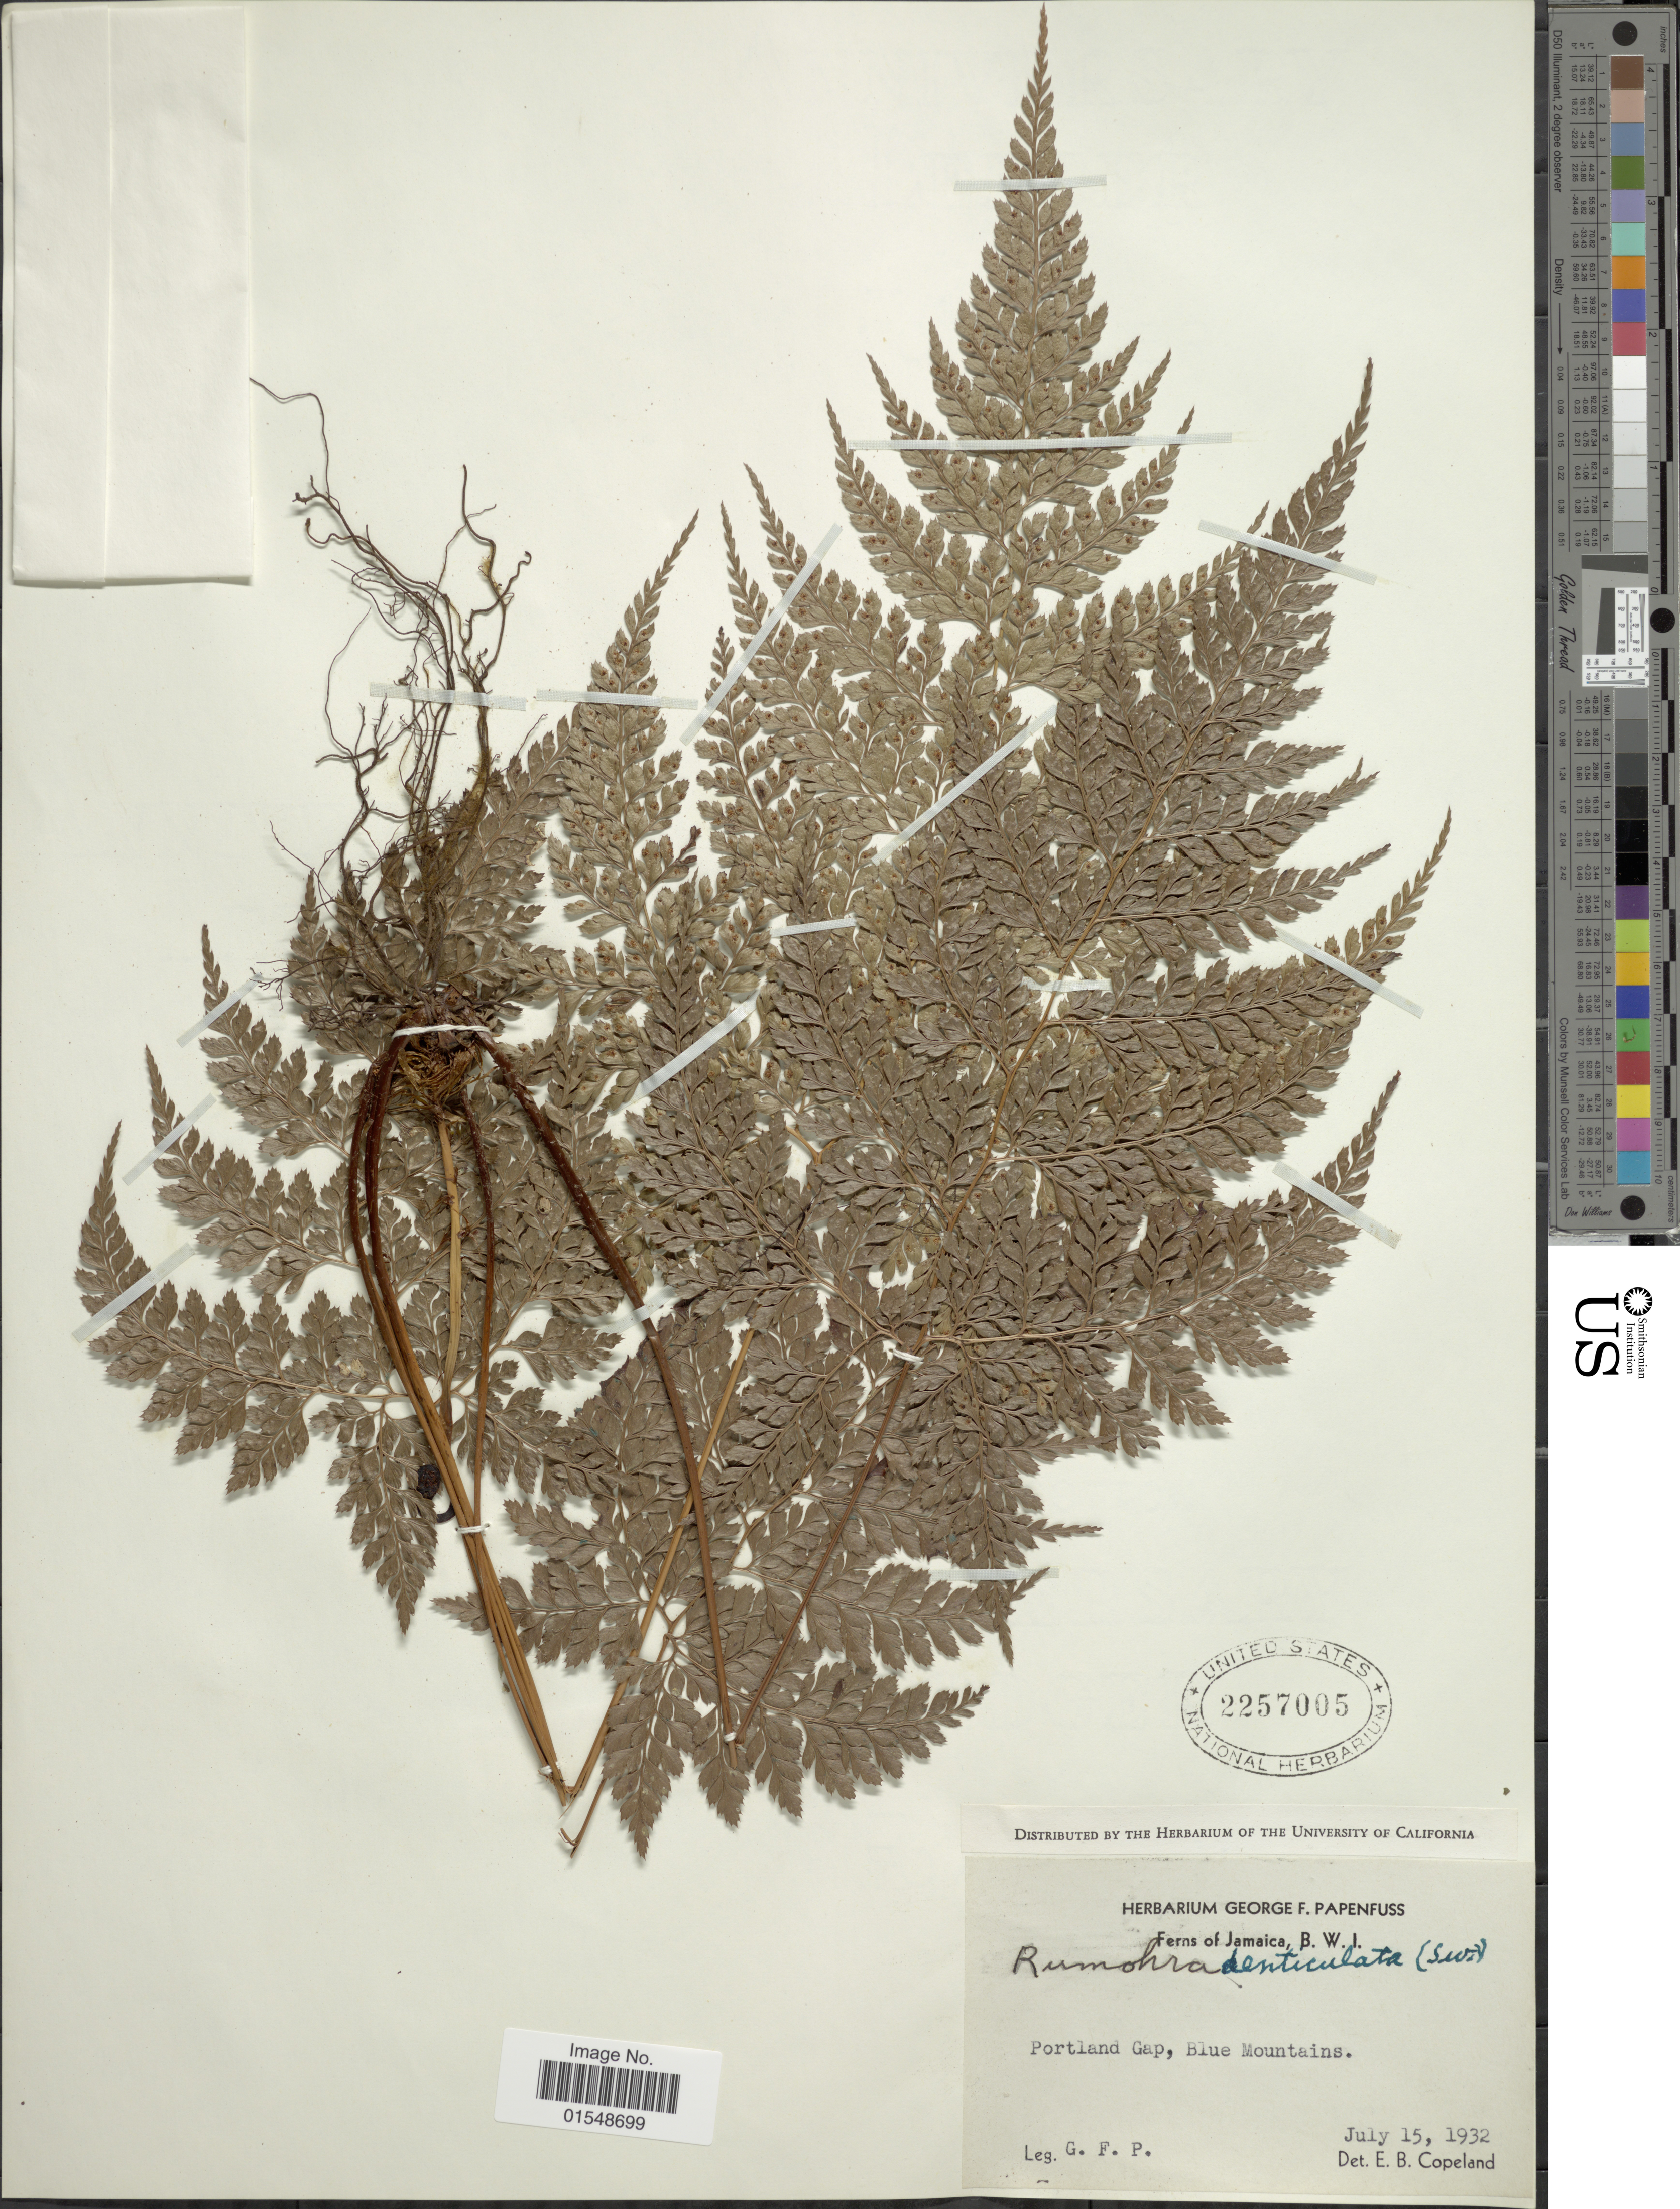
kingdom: Plantae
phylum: Tracheophyta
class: Polypodiopsida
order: Polypodiales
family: Dryopteridaceae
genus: Arachniodes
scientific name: Arachniodes denticulata var. denticulata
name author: (Sw.) Ching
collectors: G. Papenfuss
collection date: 1932-07-15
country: Jamaica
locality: B. W. I., Blue Mountain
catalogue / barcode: US 2257005